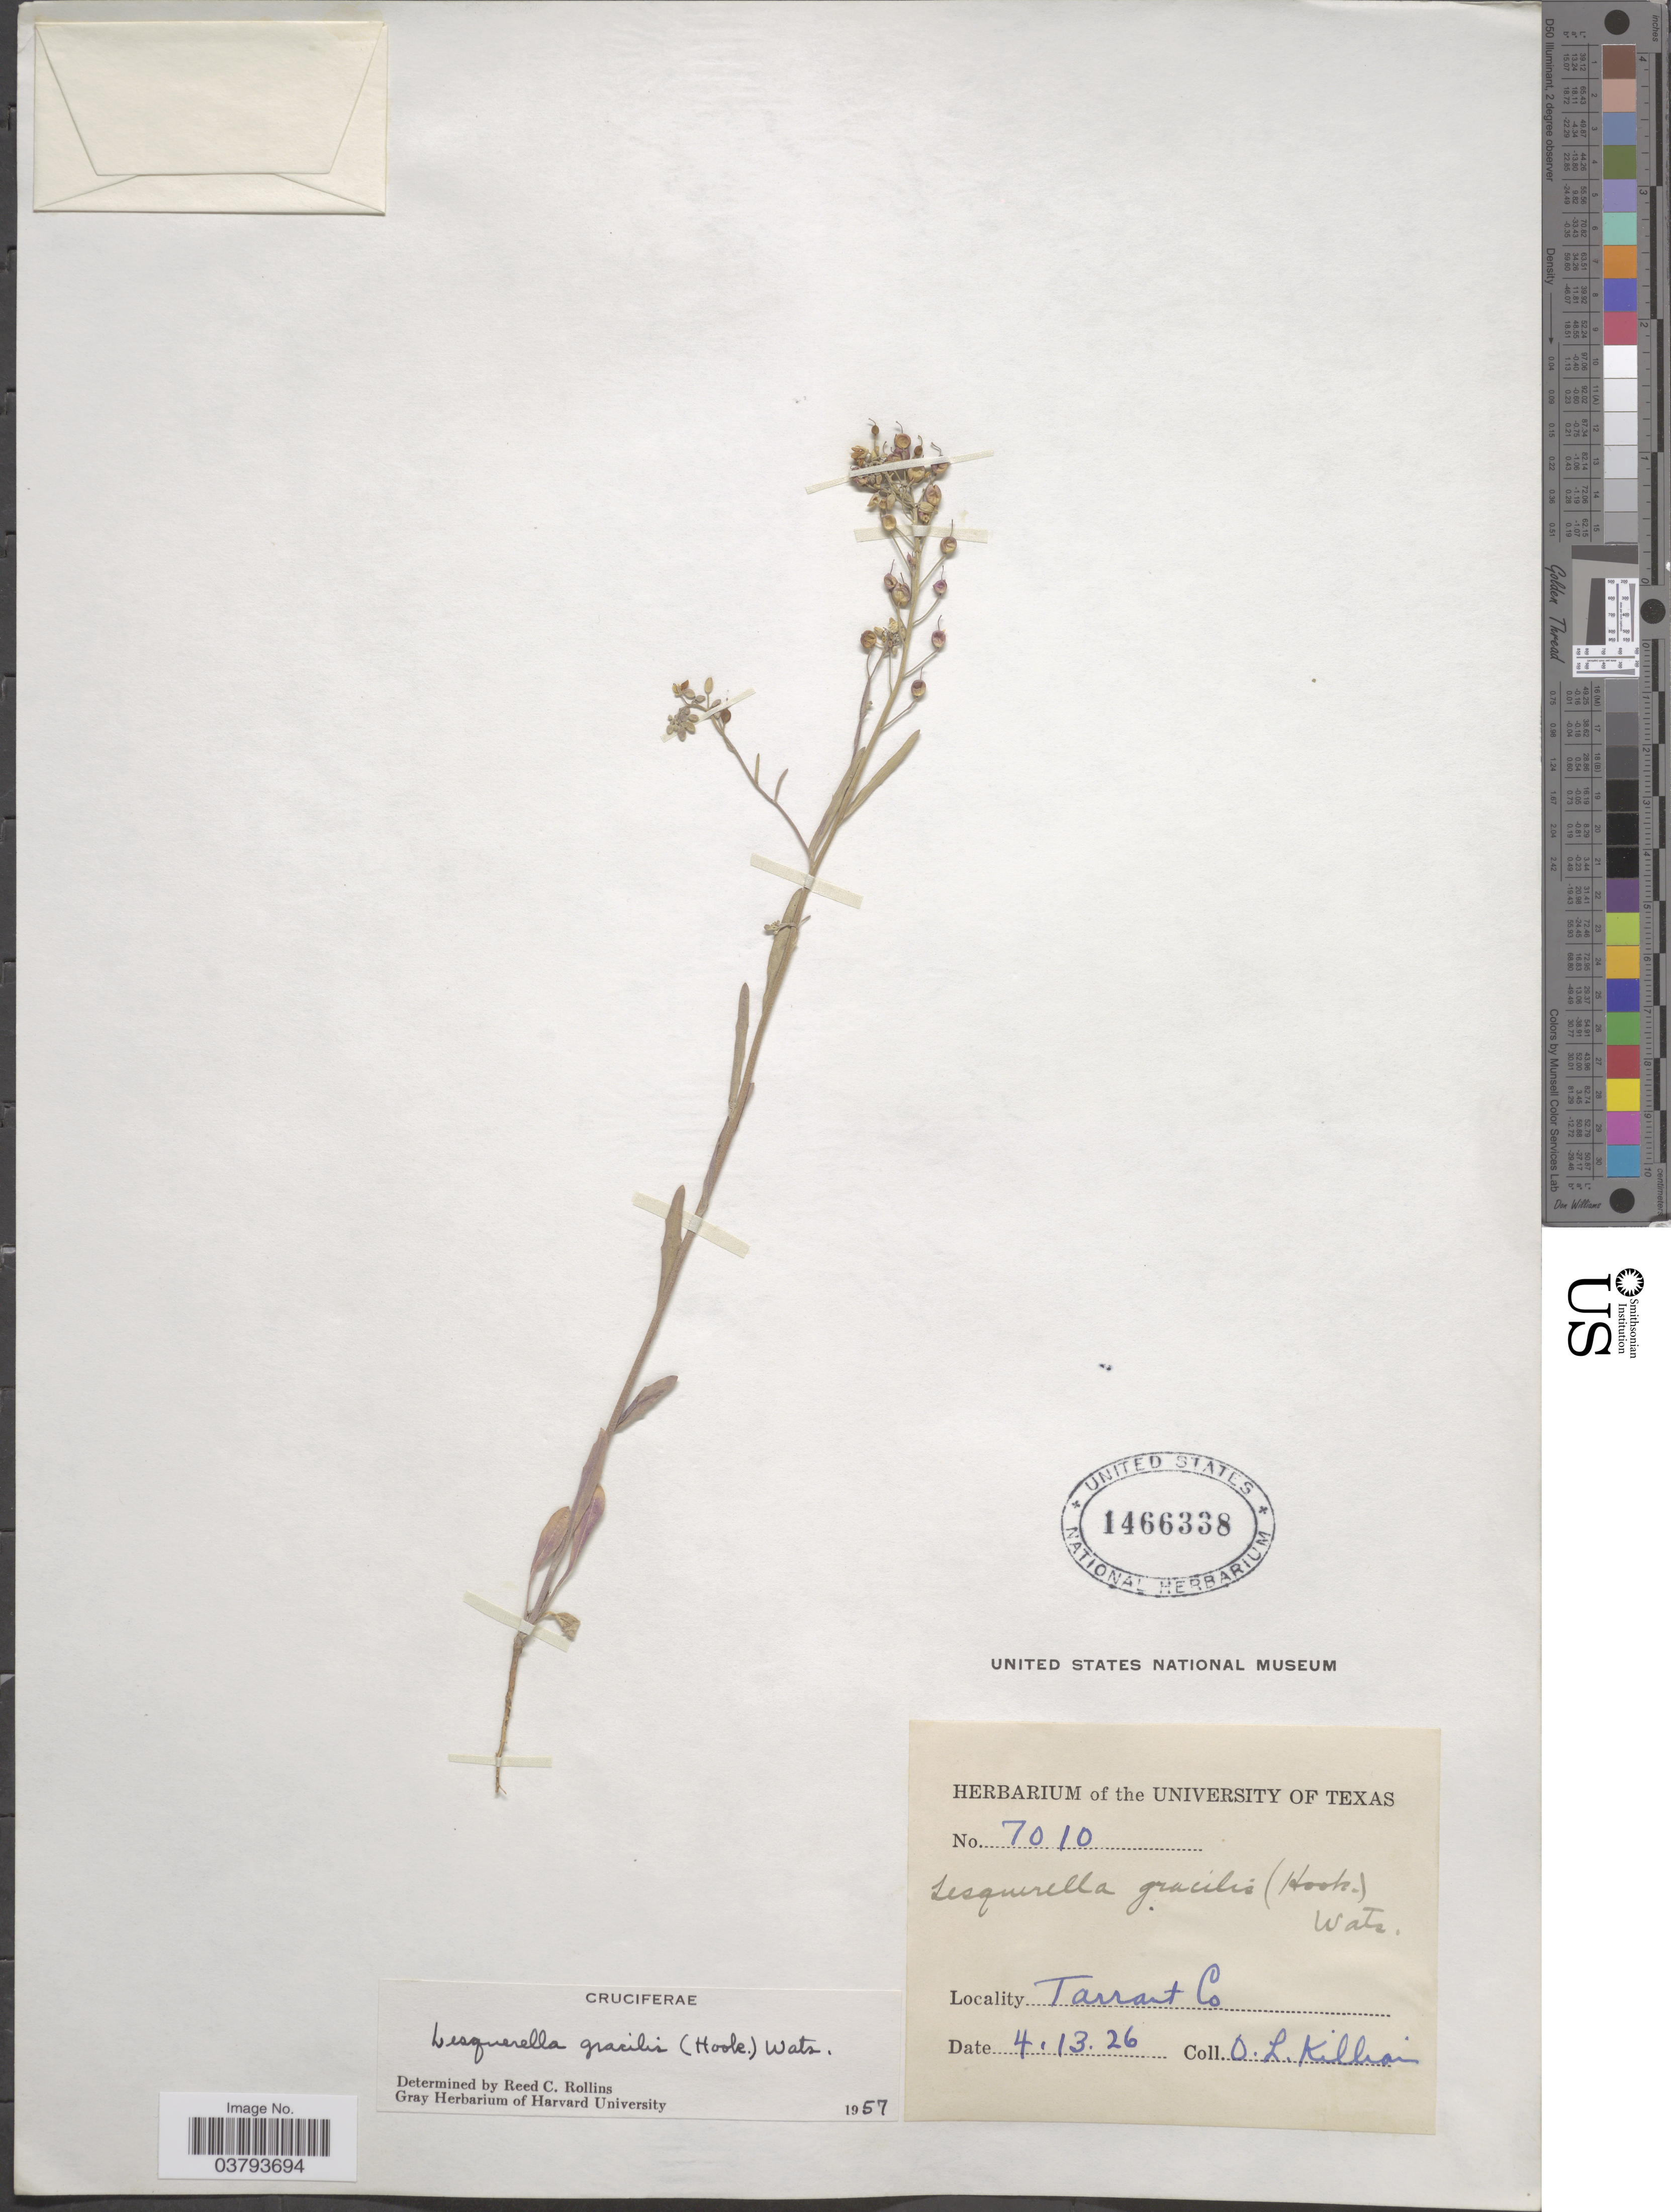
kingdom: Plantae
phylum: Tracheophyta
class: Magnoliopsida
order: Brassicales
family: Brassicaceae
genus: Lesquerella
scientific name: Lesquerella gracilis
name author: (Hook.) S. Watson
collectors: O. Killian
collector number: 7010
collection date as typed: Transcribed d/m/y: 13/4/26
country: United States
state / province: Texas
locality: Tarrant Co.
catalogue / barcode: US 1466338